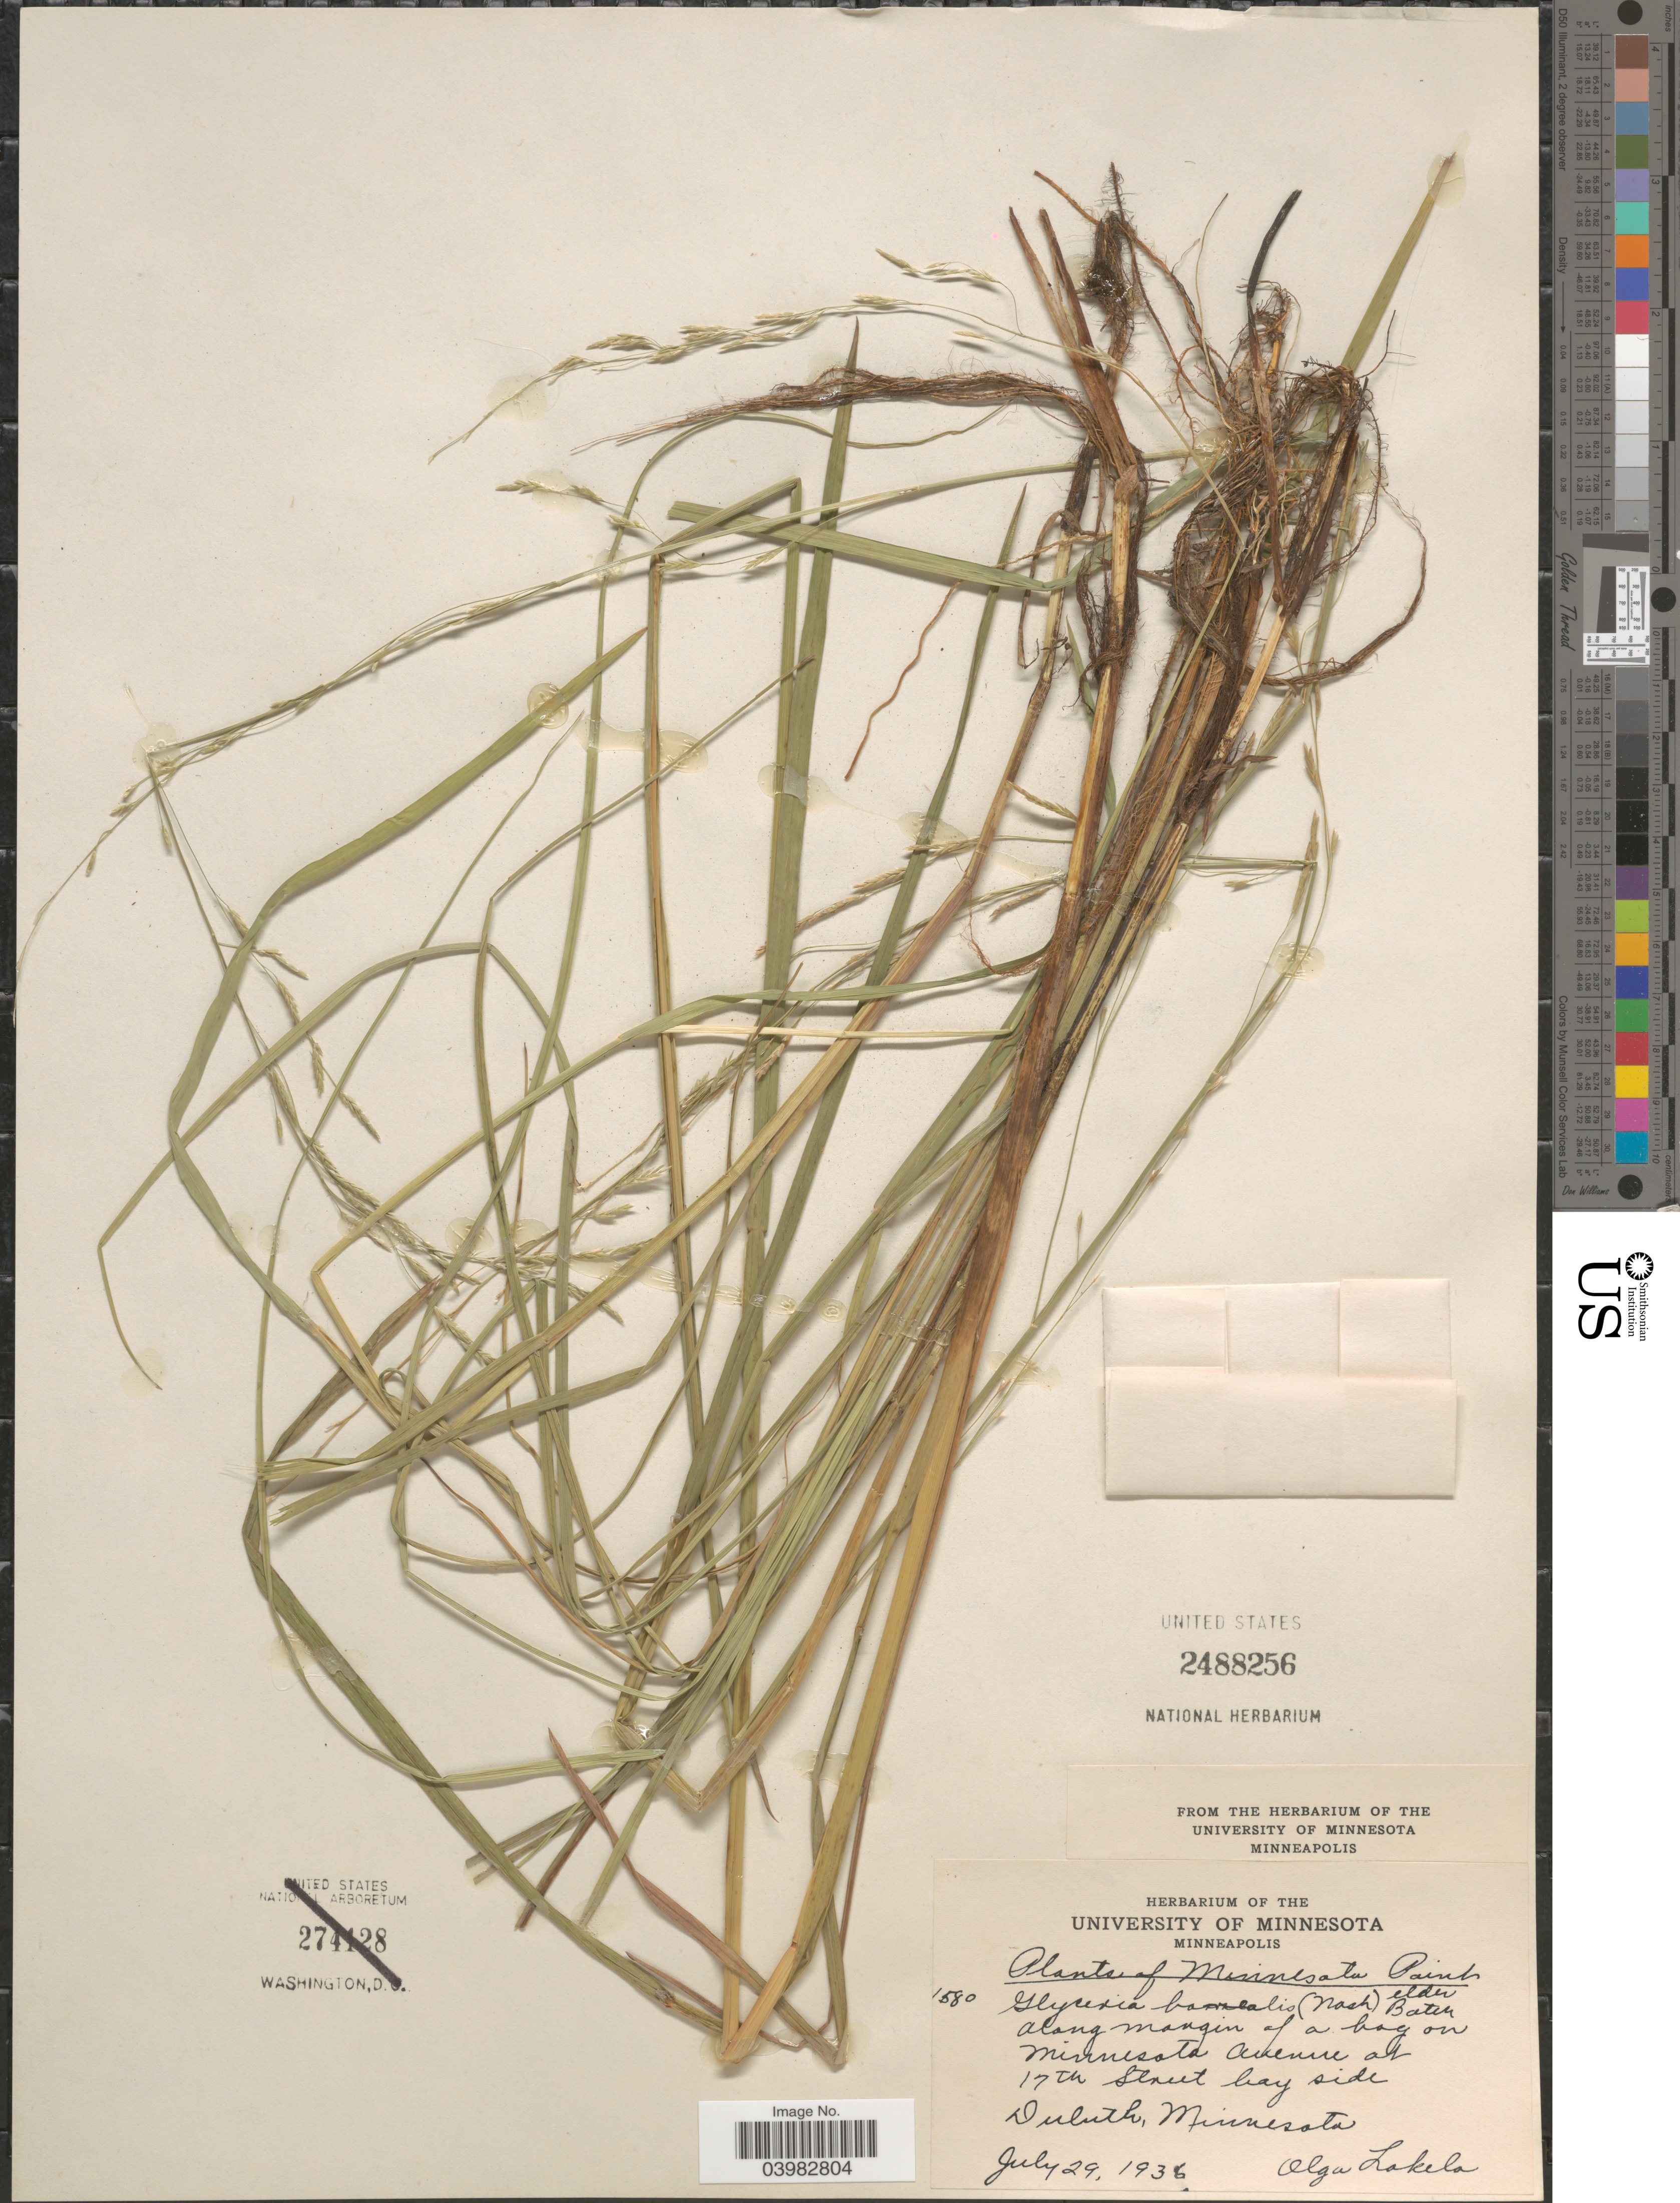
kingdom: Plantae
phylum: Tracheophyta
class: Liliopsida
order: Poales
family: Poaceae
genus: Glyceria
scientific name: Glyceria borealis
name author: (Nash) Batchelder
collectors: O. K. Lakela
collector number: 1580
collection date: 1936-07-29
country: United States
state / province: Minnesota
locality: Minnesota Point. Along margin of a bog on Minnesota Avenue at 17th Street bay side Duluth.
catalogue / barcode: US 2488256